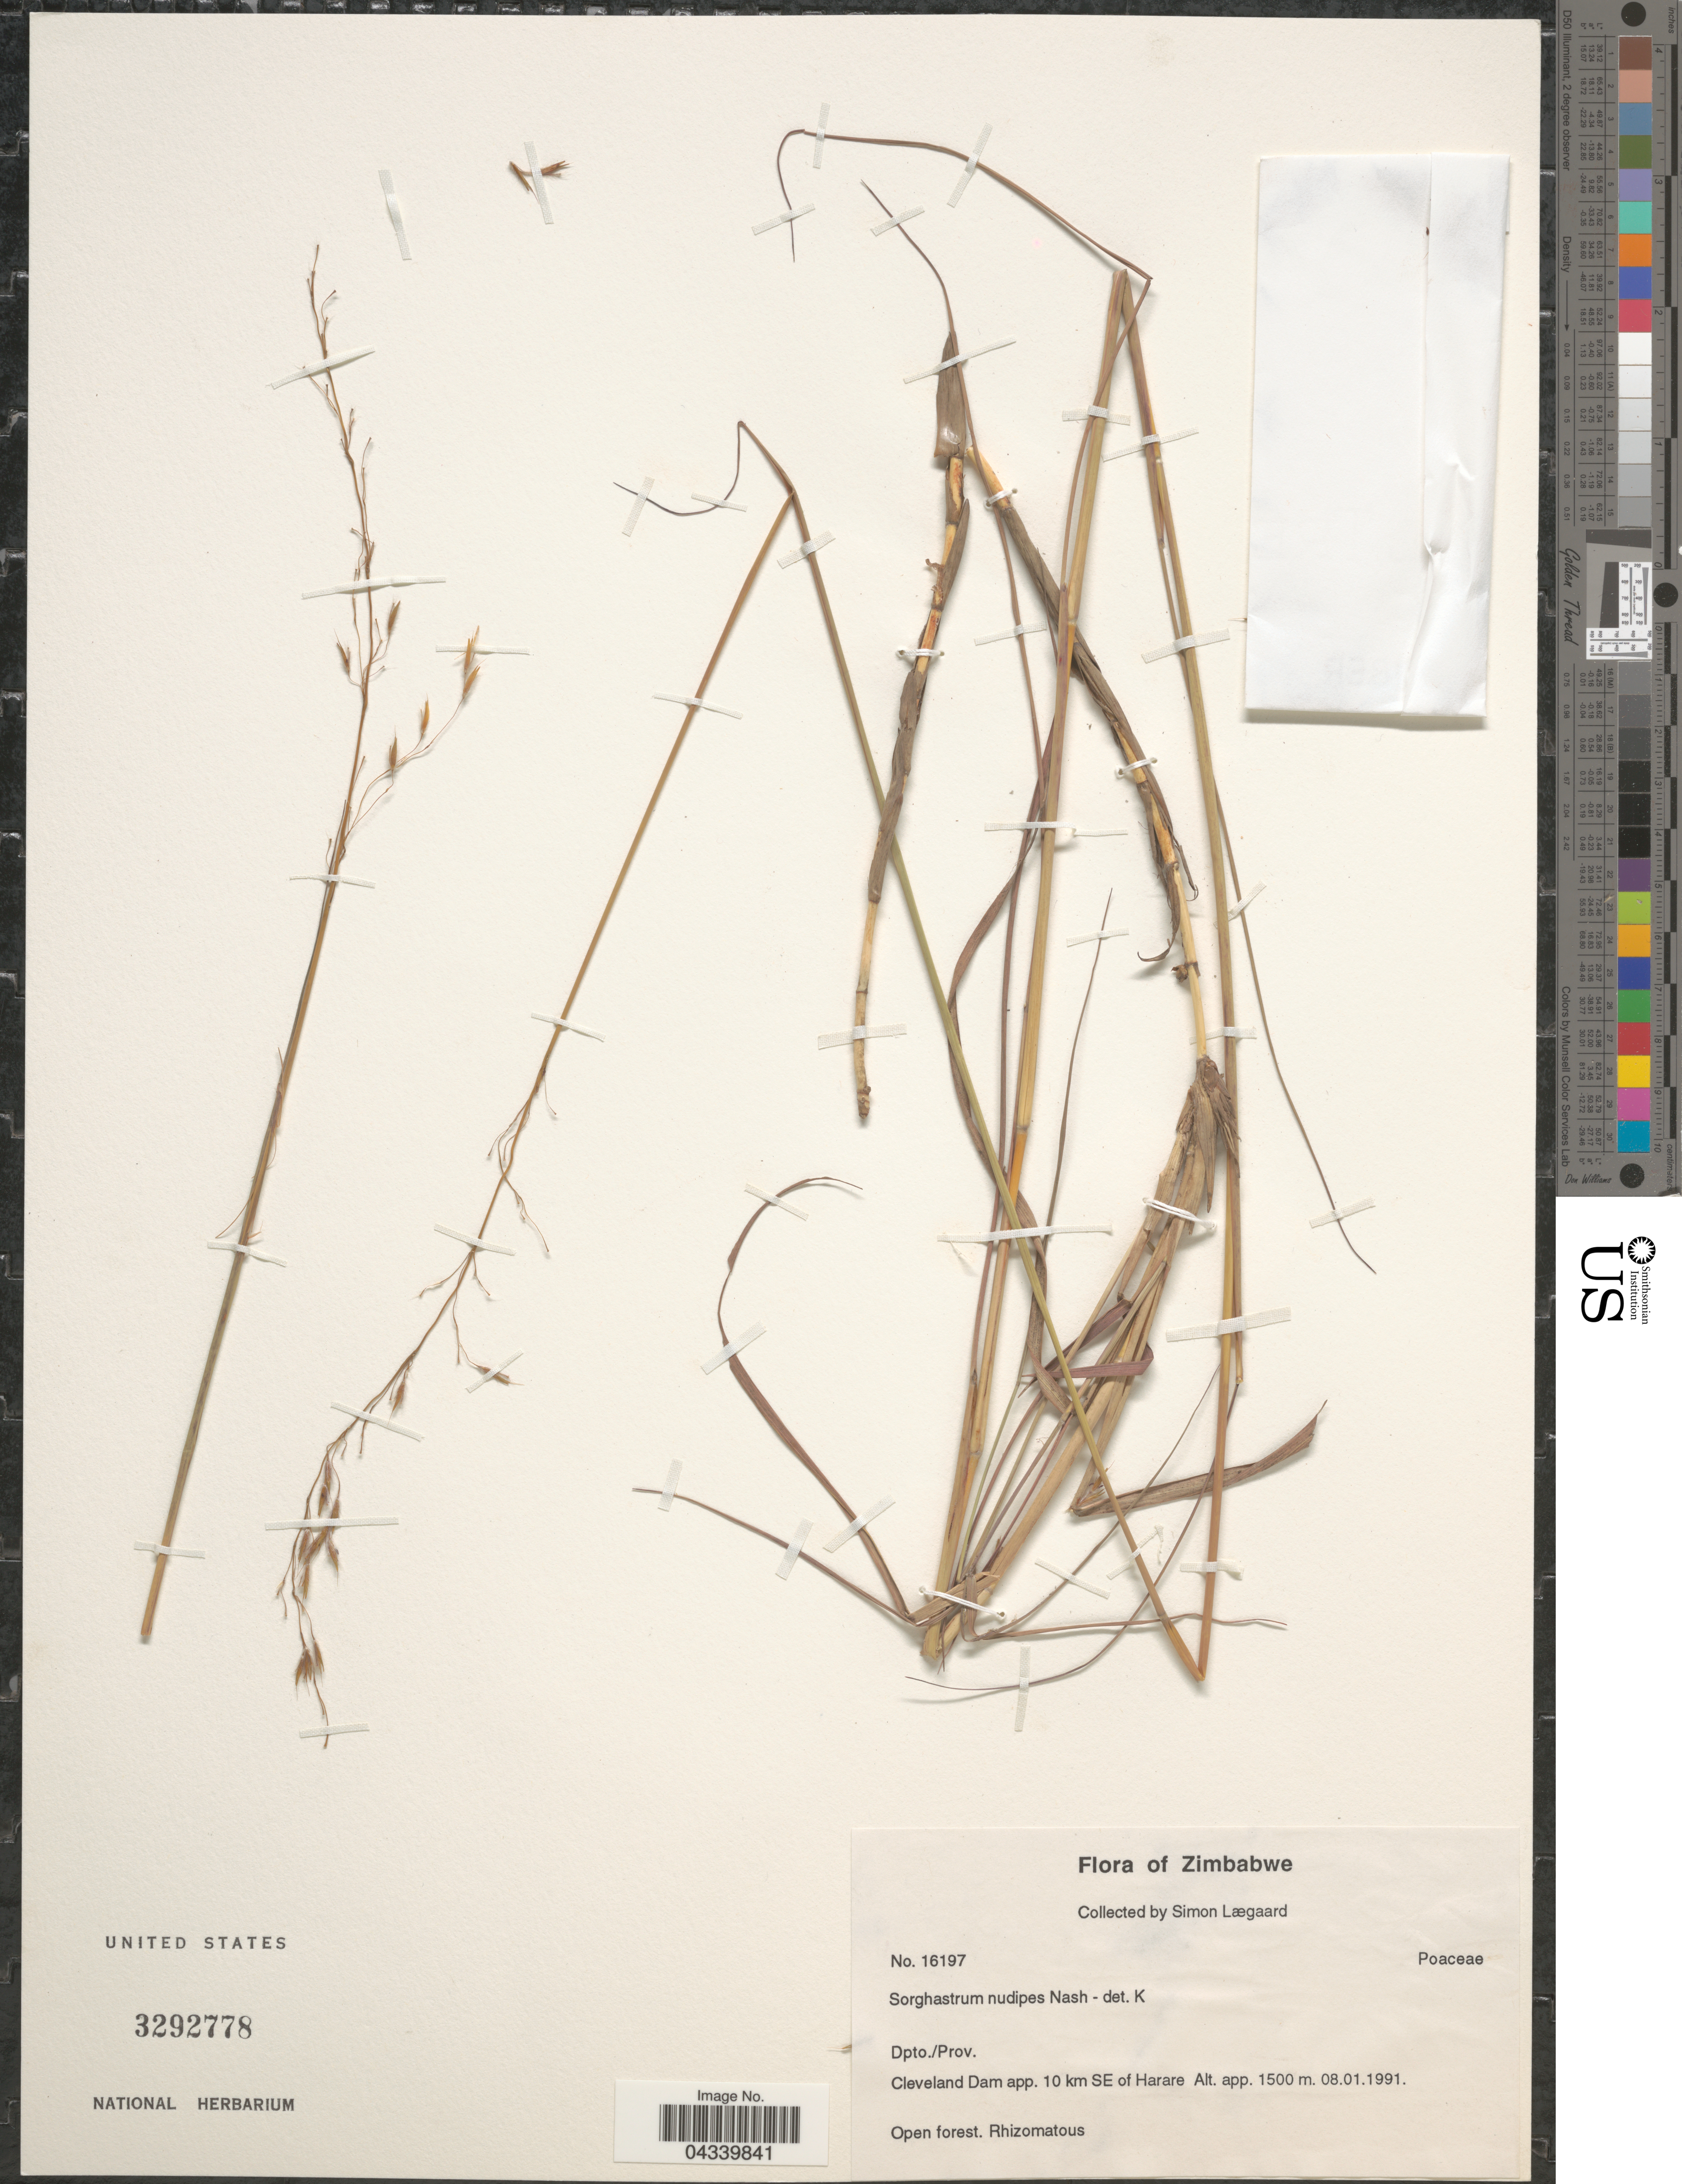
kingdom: Plantae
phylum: Tracheophyta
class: Liliopsida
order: Poales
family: Poaceae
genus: Sorghastrum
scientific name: Sorghastrum nudipes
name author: Nash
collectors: S. Lægaard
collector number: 16197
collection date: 1991-01-08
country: Zimbabwe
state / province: Harare (city)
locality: Dpto./Prov. Cleveland Dam app. 10 km SE of Harare.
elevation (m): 1500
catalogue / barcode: US 3292778